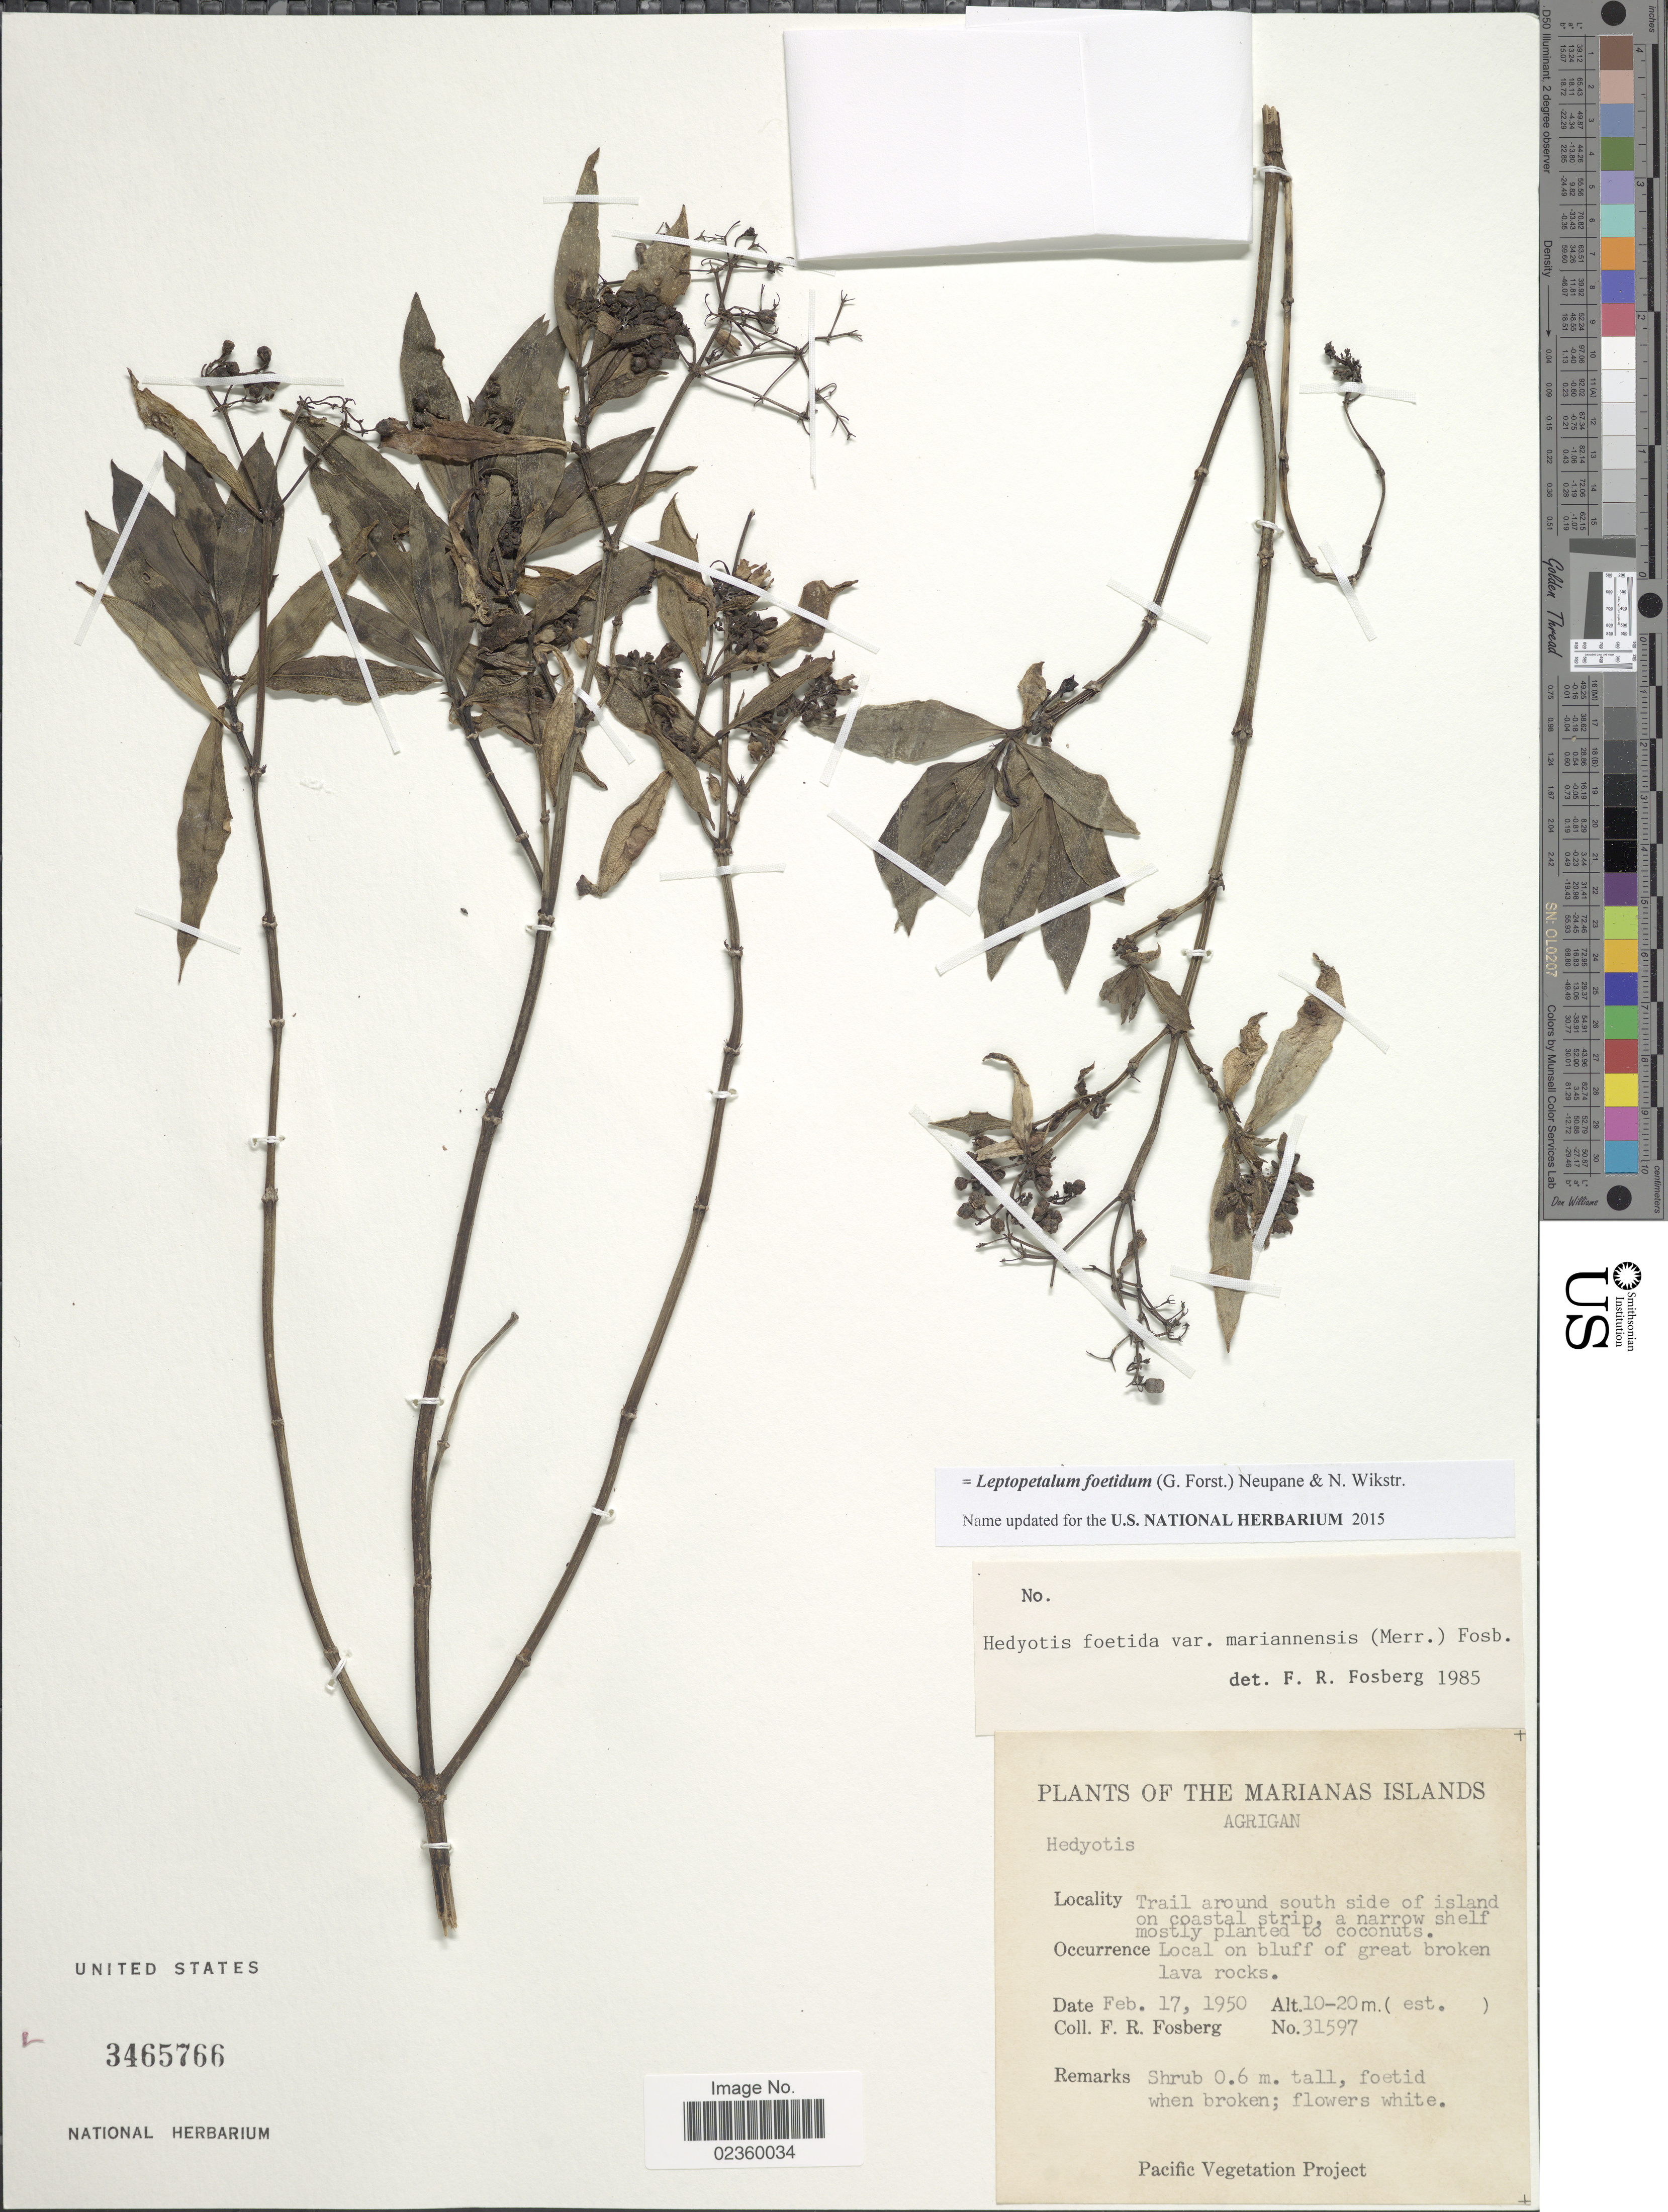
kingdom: Plantae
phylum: Tracheophyta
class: Magnoliopsida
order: Gentianales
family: Rubiaceae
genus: Leptopetalum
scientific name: Leptopetalum foetidum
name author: (G. Forst.) Neupane & N. Wikstr.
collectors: F. R. Fosberg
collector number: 31597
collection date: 1950-02-17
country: Northern Mariana Islands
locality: The Marianas Islands. Agrigan. Trail around south side of island on coastal strip. a narrow shelf mostly planted to coconuts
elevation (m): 10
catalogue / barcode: US 3465766